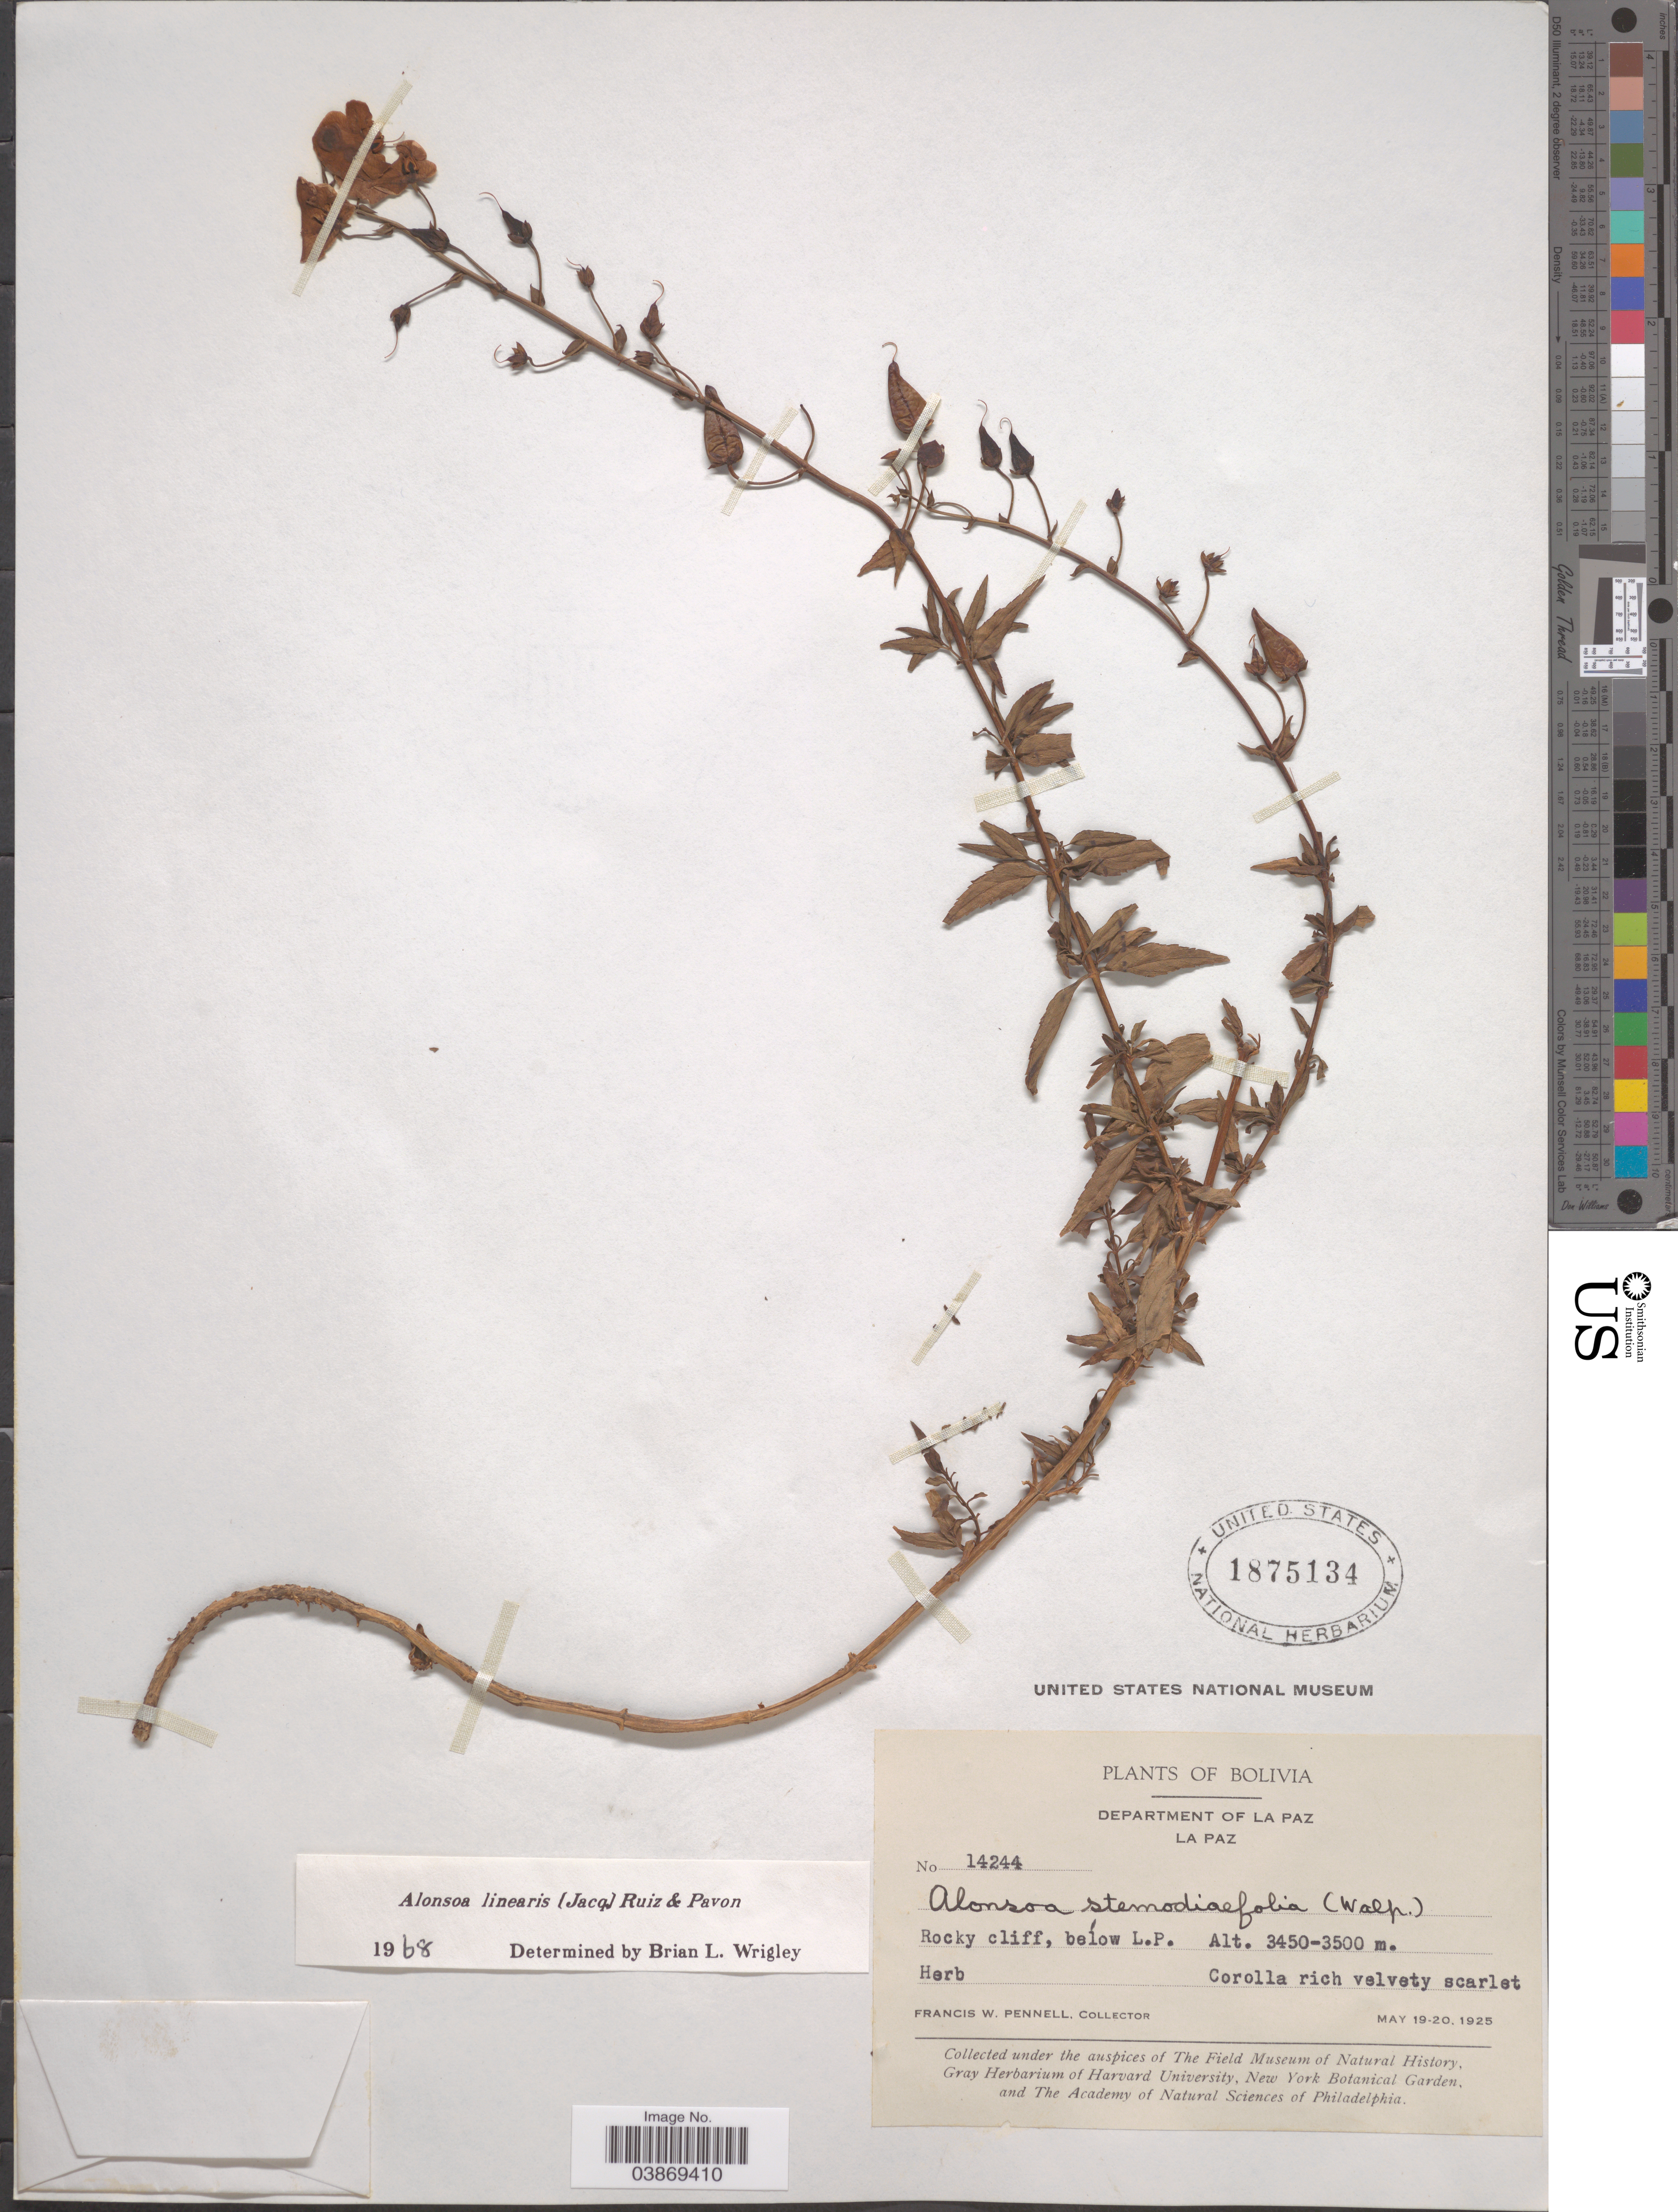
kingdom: Plantae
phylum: Tracheophyta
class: Magnoliopsida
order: Lamiales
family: Scrophulariaceae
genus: Alonsoa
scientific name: Alonsoa linearis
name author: (Jacq.) Ruiz & Pav.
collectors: F. W. Pennell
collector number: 14244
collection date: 1925-05-19/1925-05-20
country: Bolivia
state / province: La Paz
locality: Department of La Paz. Rocky cliff, below L.P.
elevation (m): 3450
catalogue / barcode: US 1875134